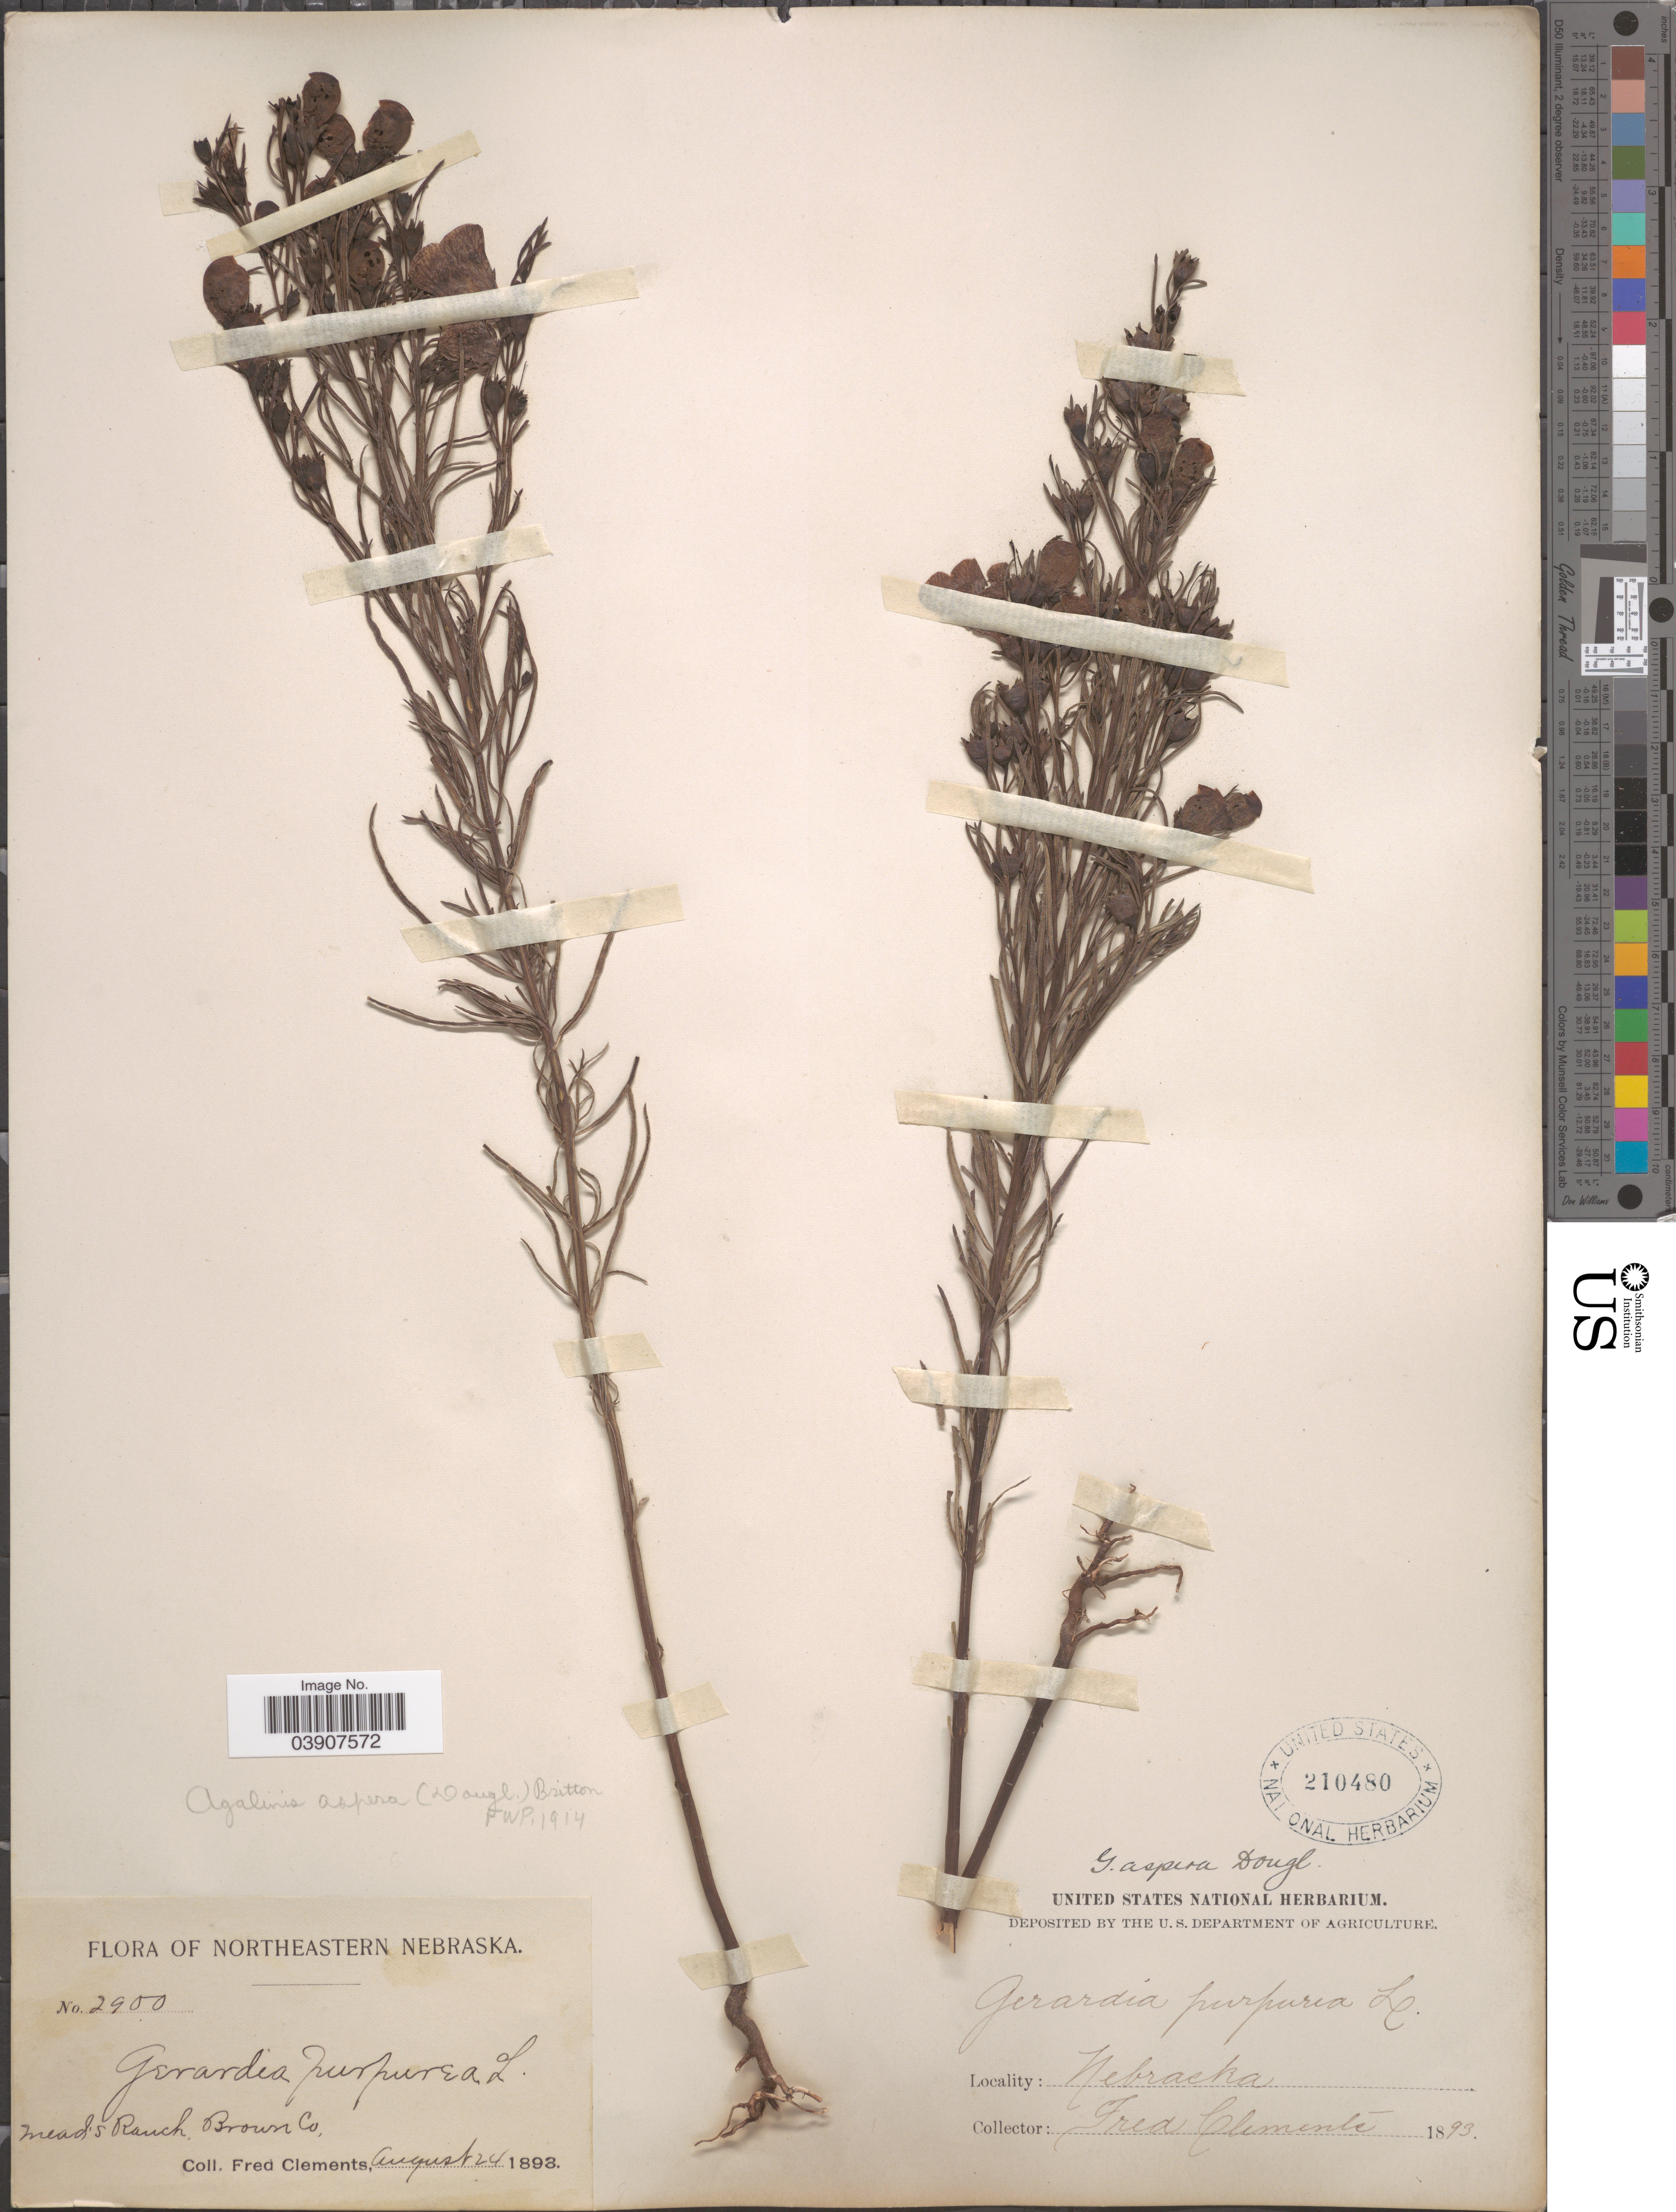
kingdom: Plantae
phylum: Tracheophyta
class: Magnoliopsida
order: Lamiales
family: Orobanchaceae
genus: Agalinis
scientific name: Agalinis aspera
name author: (Douglas ex Benth.) Britton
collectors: F. Clements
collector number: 2900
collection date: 1893-08-24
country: United States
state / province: Nebraska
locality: Northeastern Nebraska. Mead's Ranch, Brown Co.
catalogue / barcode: US 210480